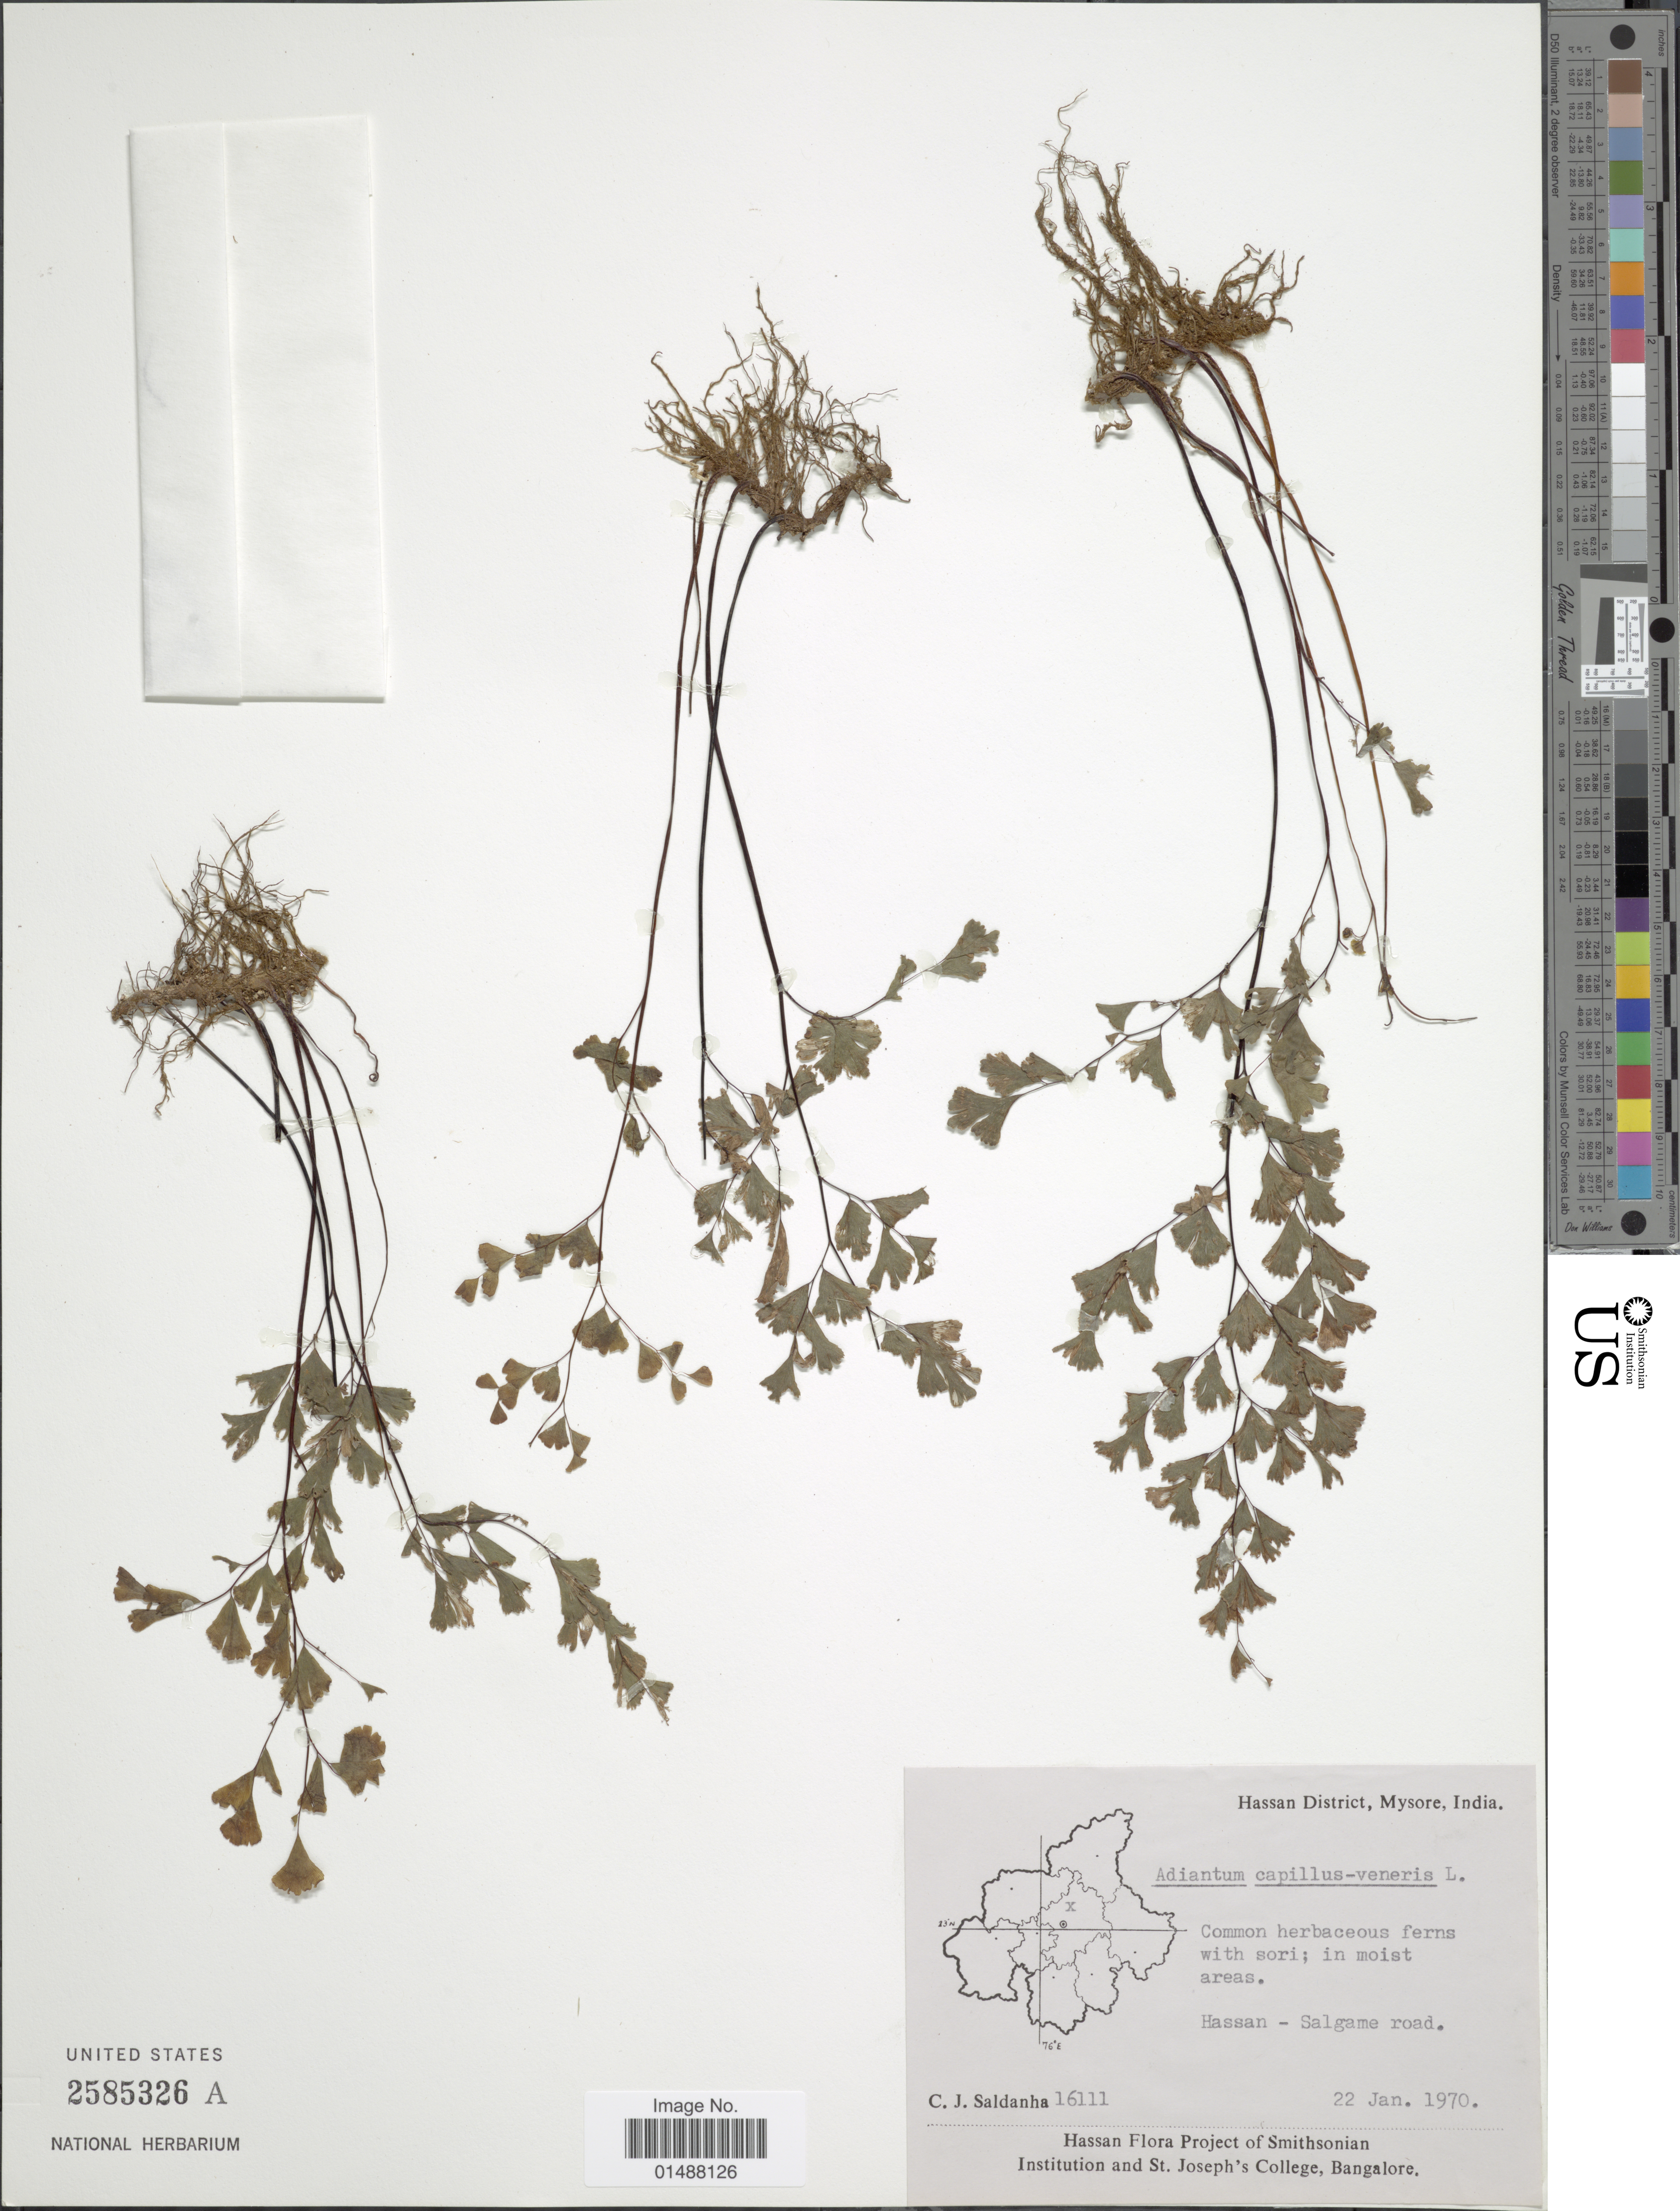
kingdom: Plantae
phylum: Tracheophyta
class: Polypodiopsida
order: Polypodiales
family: Pteridaceae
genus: Adiantum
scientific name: Adiantum capillus-veneris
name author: L.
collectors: C. J. Saldanha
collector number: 16111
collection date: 1970-01-22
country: India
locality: Hassan District, mysore, India, Salgame road.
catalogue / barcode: US 2585326A